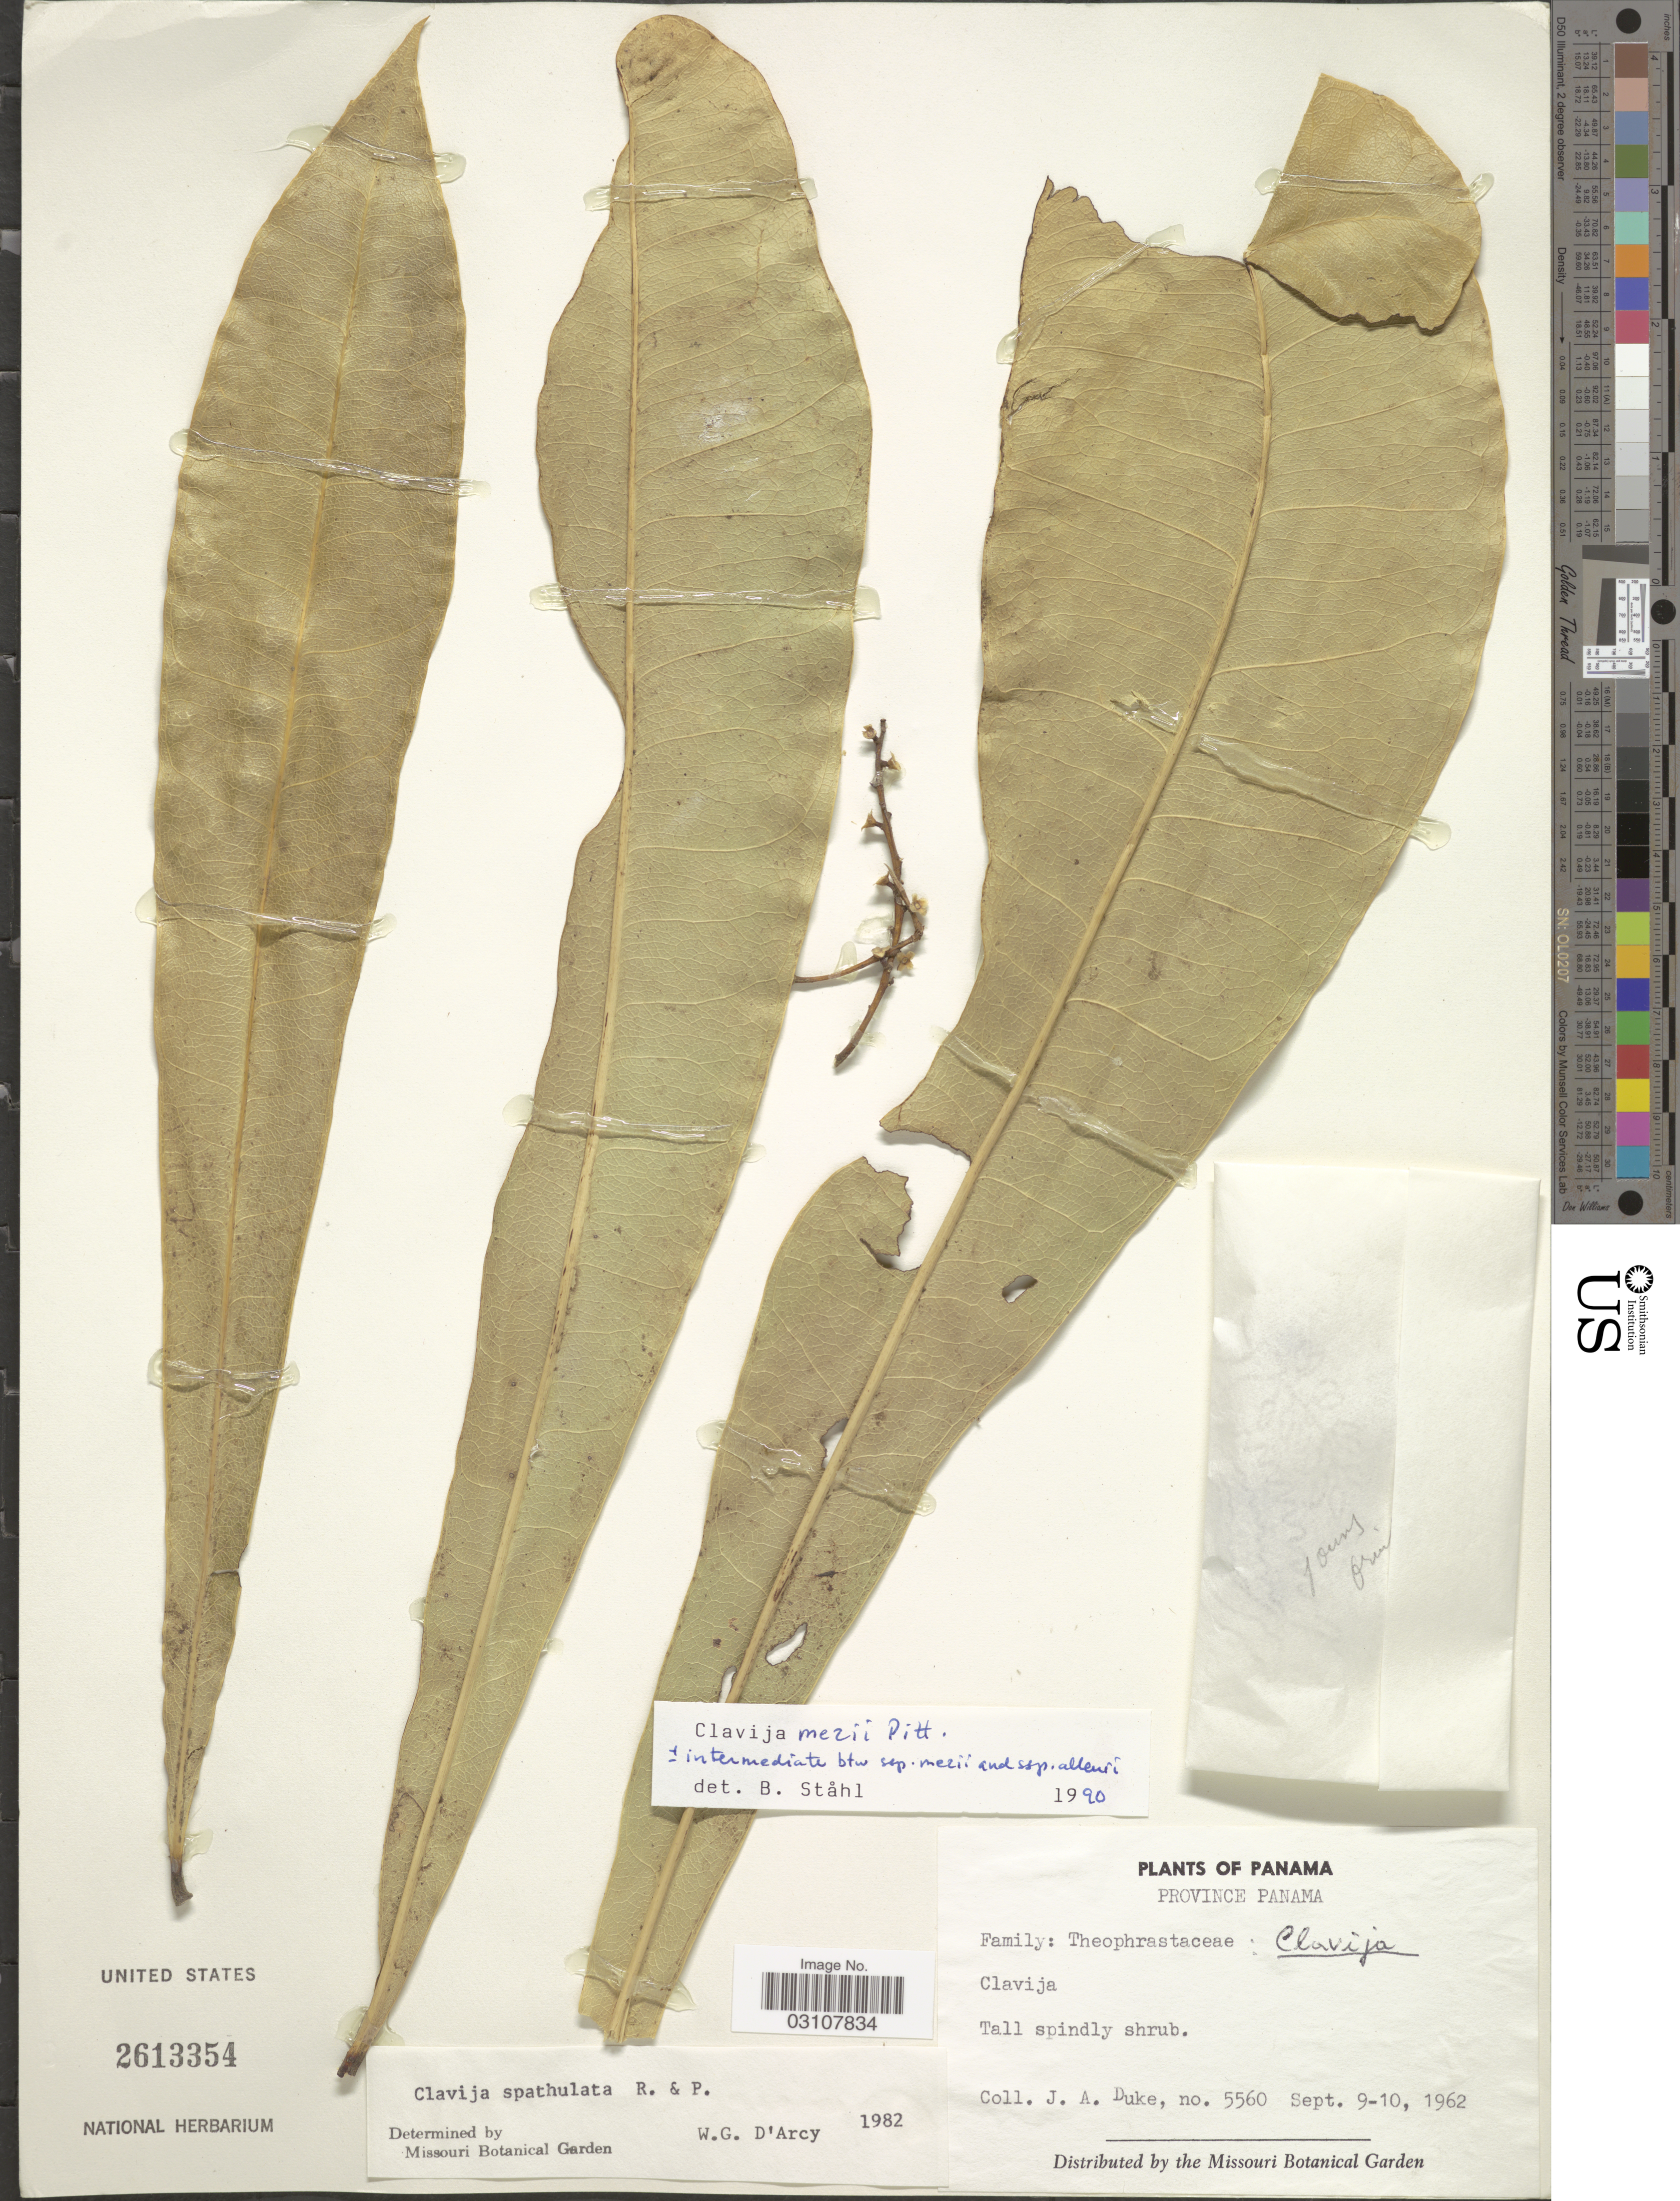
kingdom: Plantae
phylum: Tracheophyta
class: Magnoliopsida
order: Ericales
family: Primulaceae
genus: Clavija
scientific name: Clavija mezii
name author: Pittier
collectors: J. A. Duke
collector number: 5560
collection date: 1962-09-09/1962-09-10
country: Panama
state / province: Panamá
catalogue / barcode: US 2613354